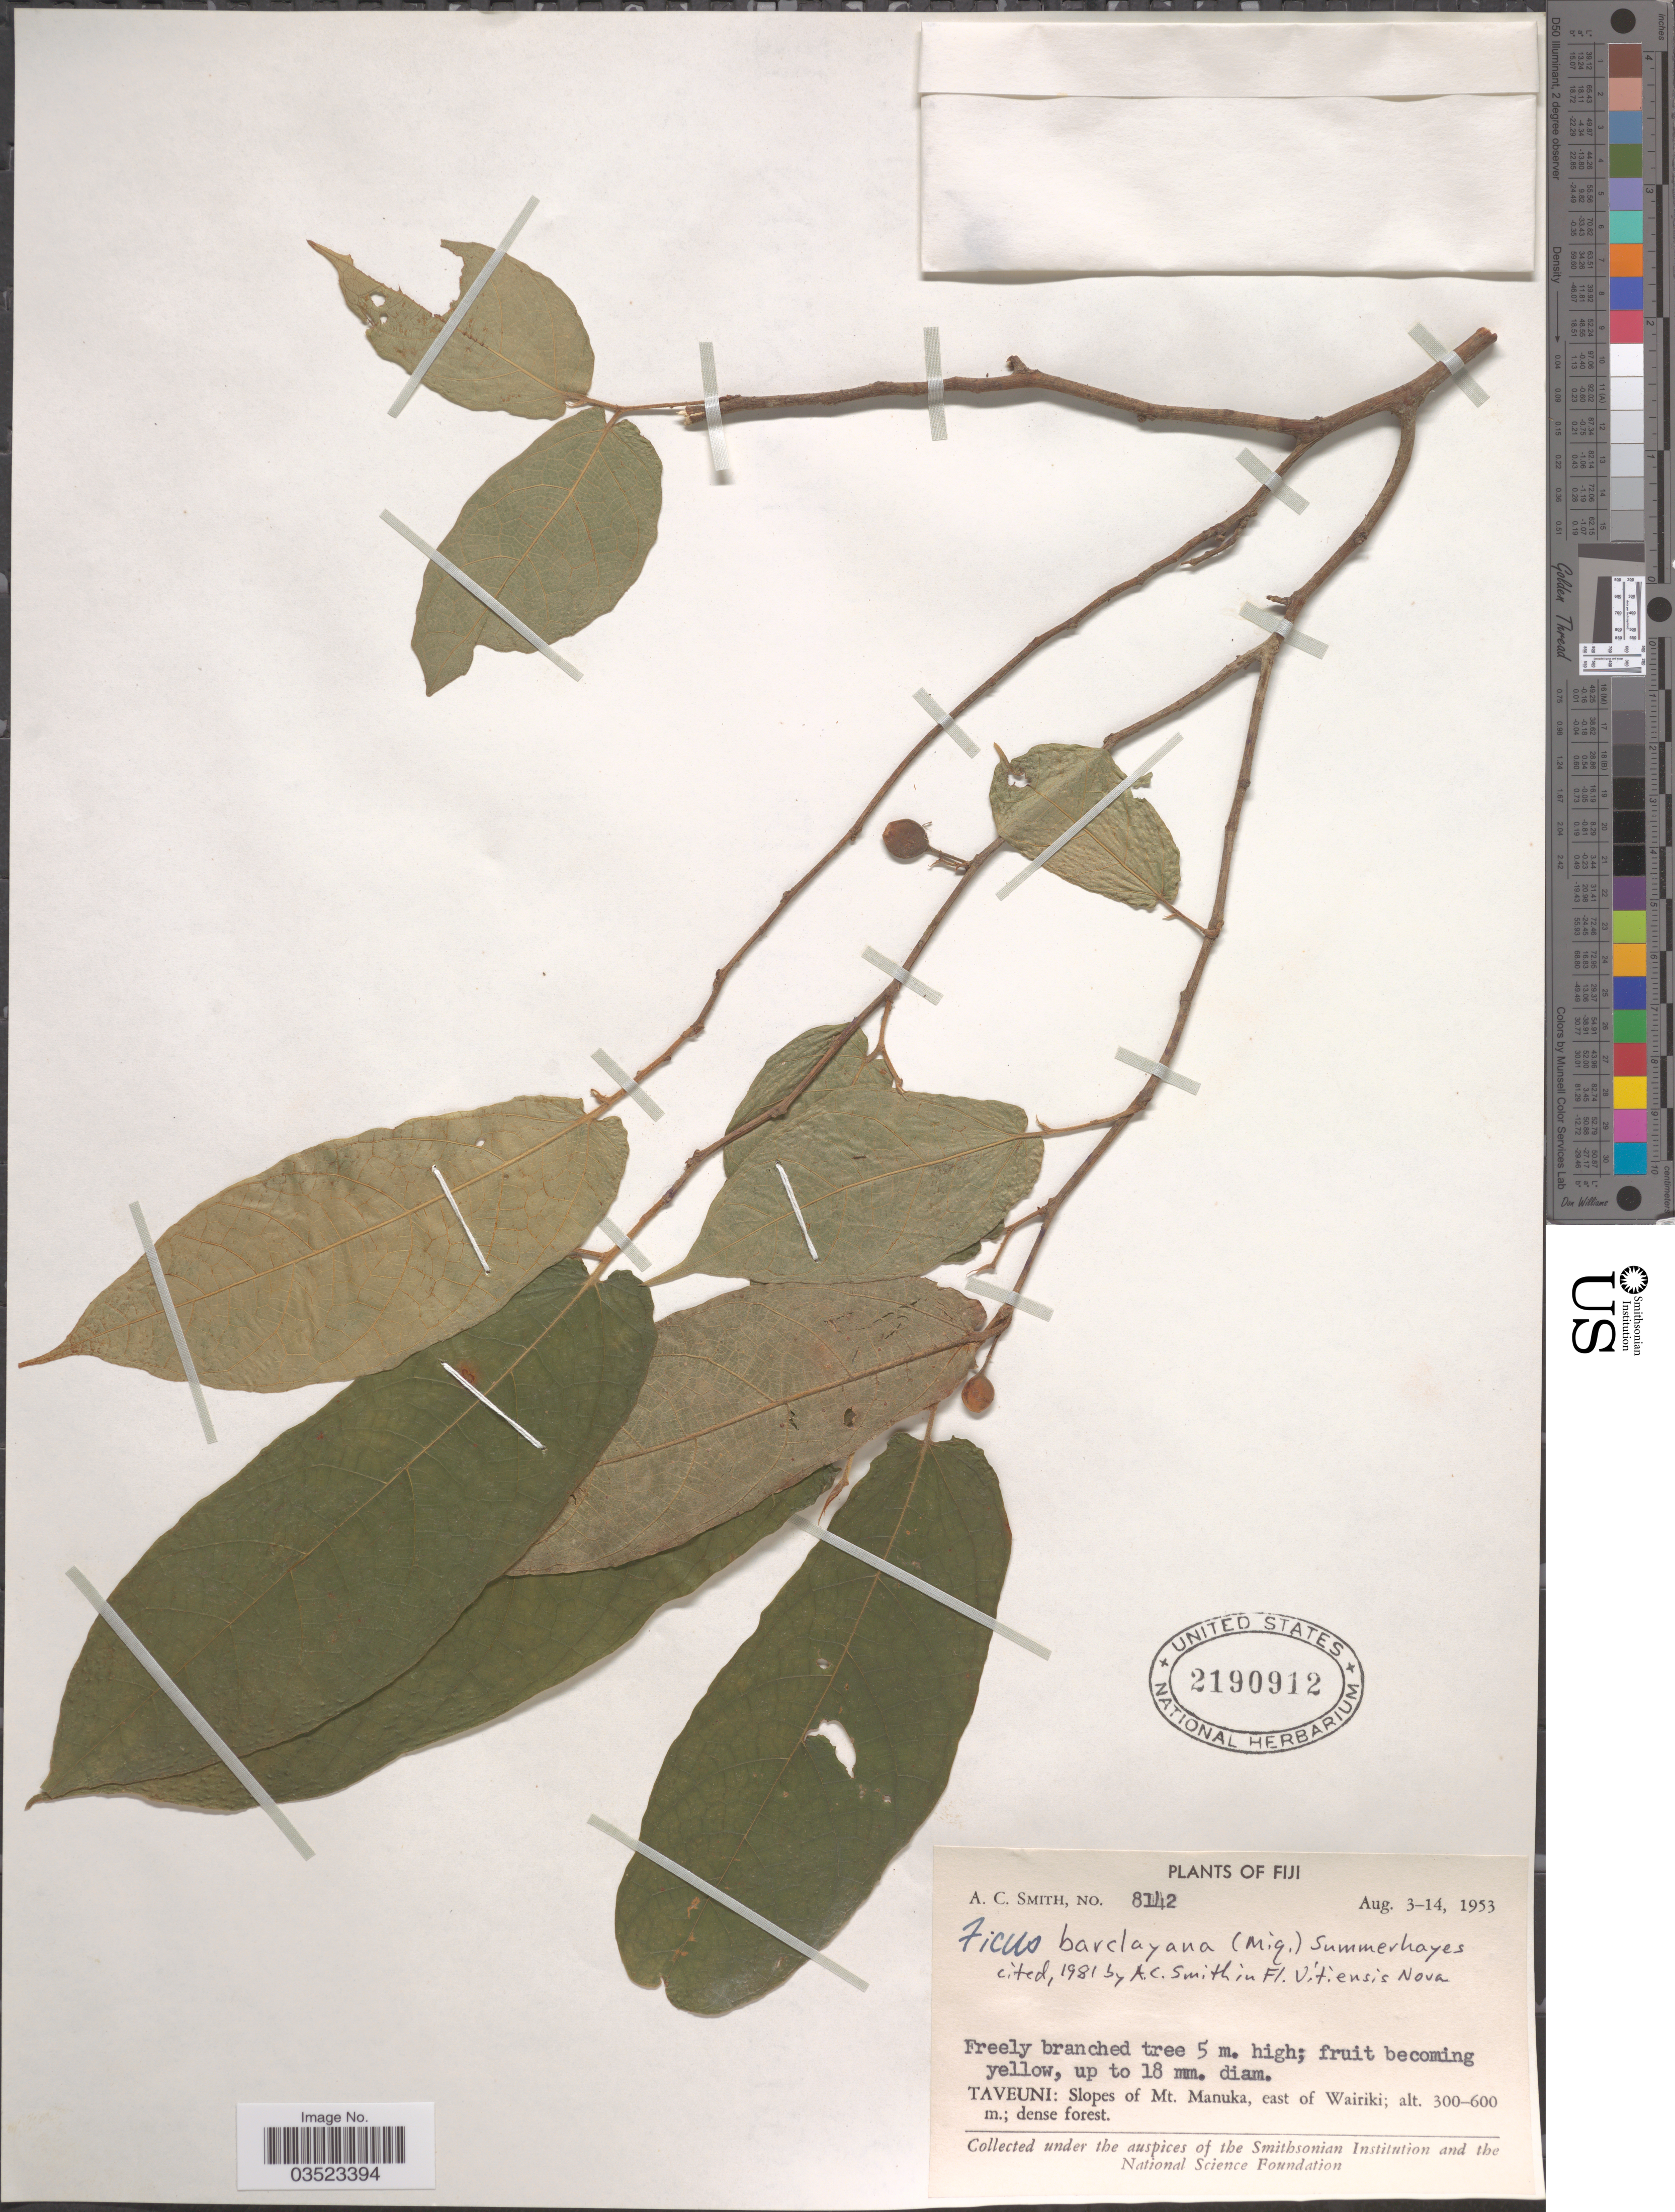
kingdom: Plantae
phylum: Tracheophyta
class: Magnoliopsida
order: Rosales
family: Moraceae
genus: Ficus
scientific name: Ficus barclayana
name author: (Miq.) Summerh.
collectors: A. C. Smith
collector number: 8142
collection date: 1953-08-03/1953-08-14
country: Fiji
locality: Taveuni: Slopes of Mt. Manuka, east of Wairiki.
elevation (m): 300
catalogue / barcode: US 2190912